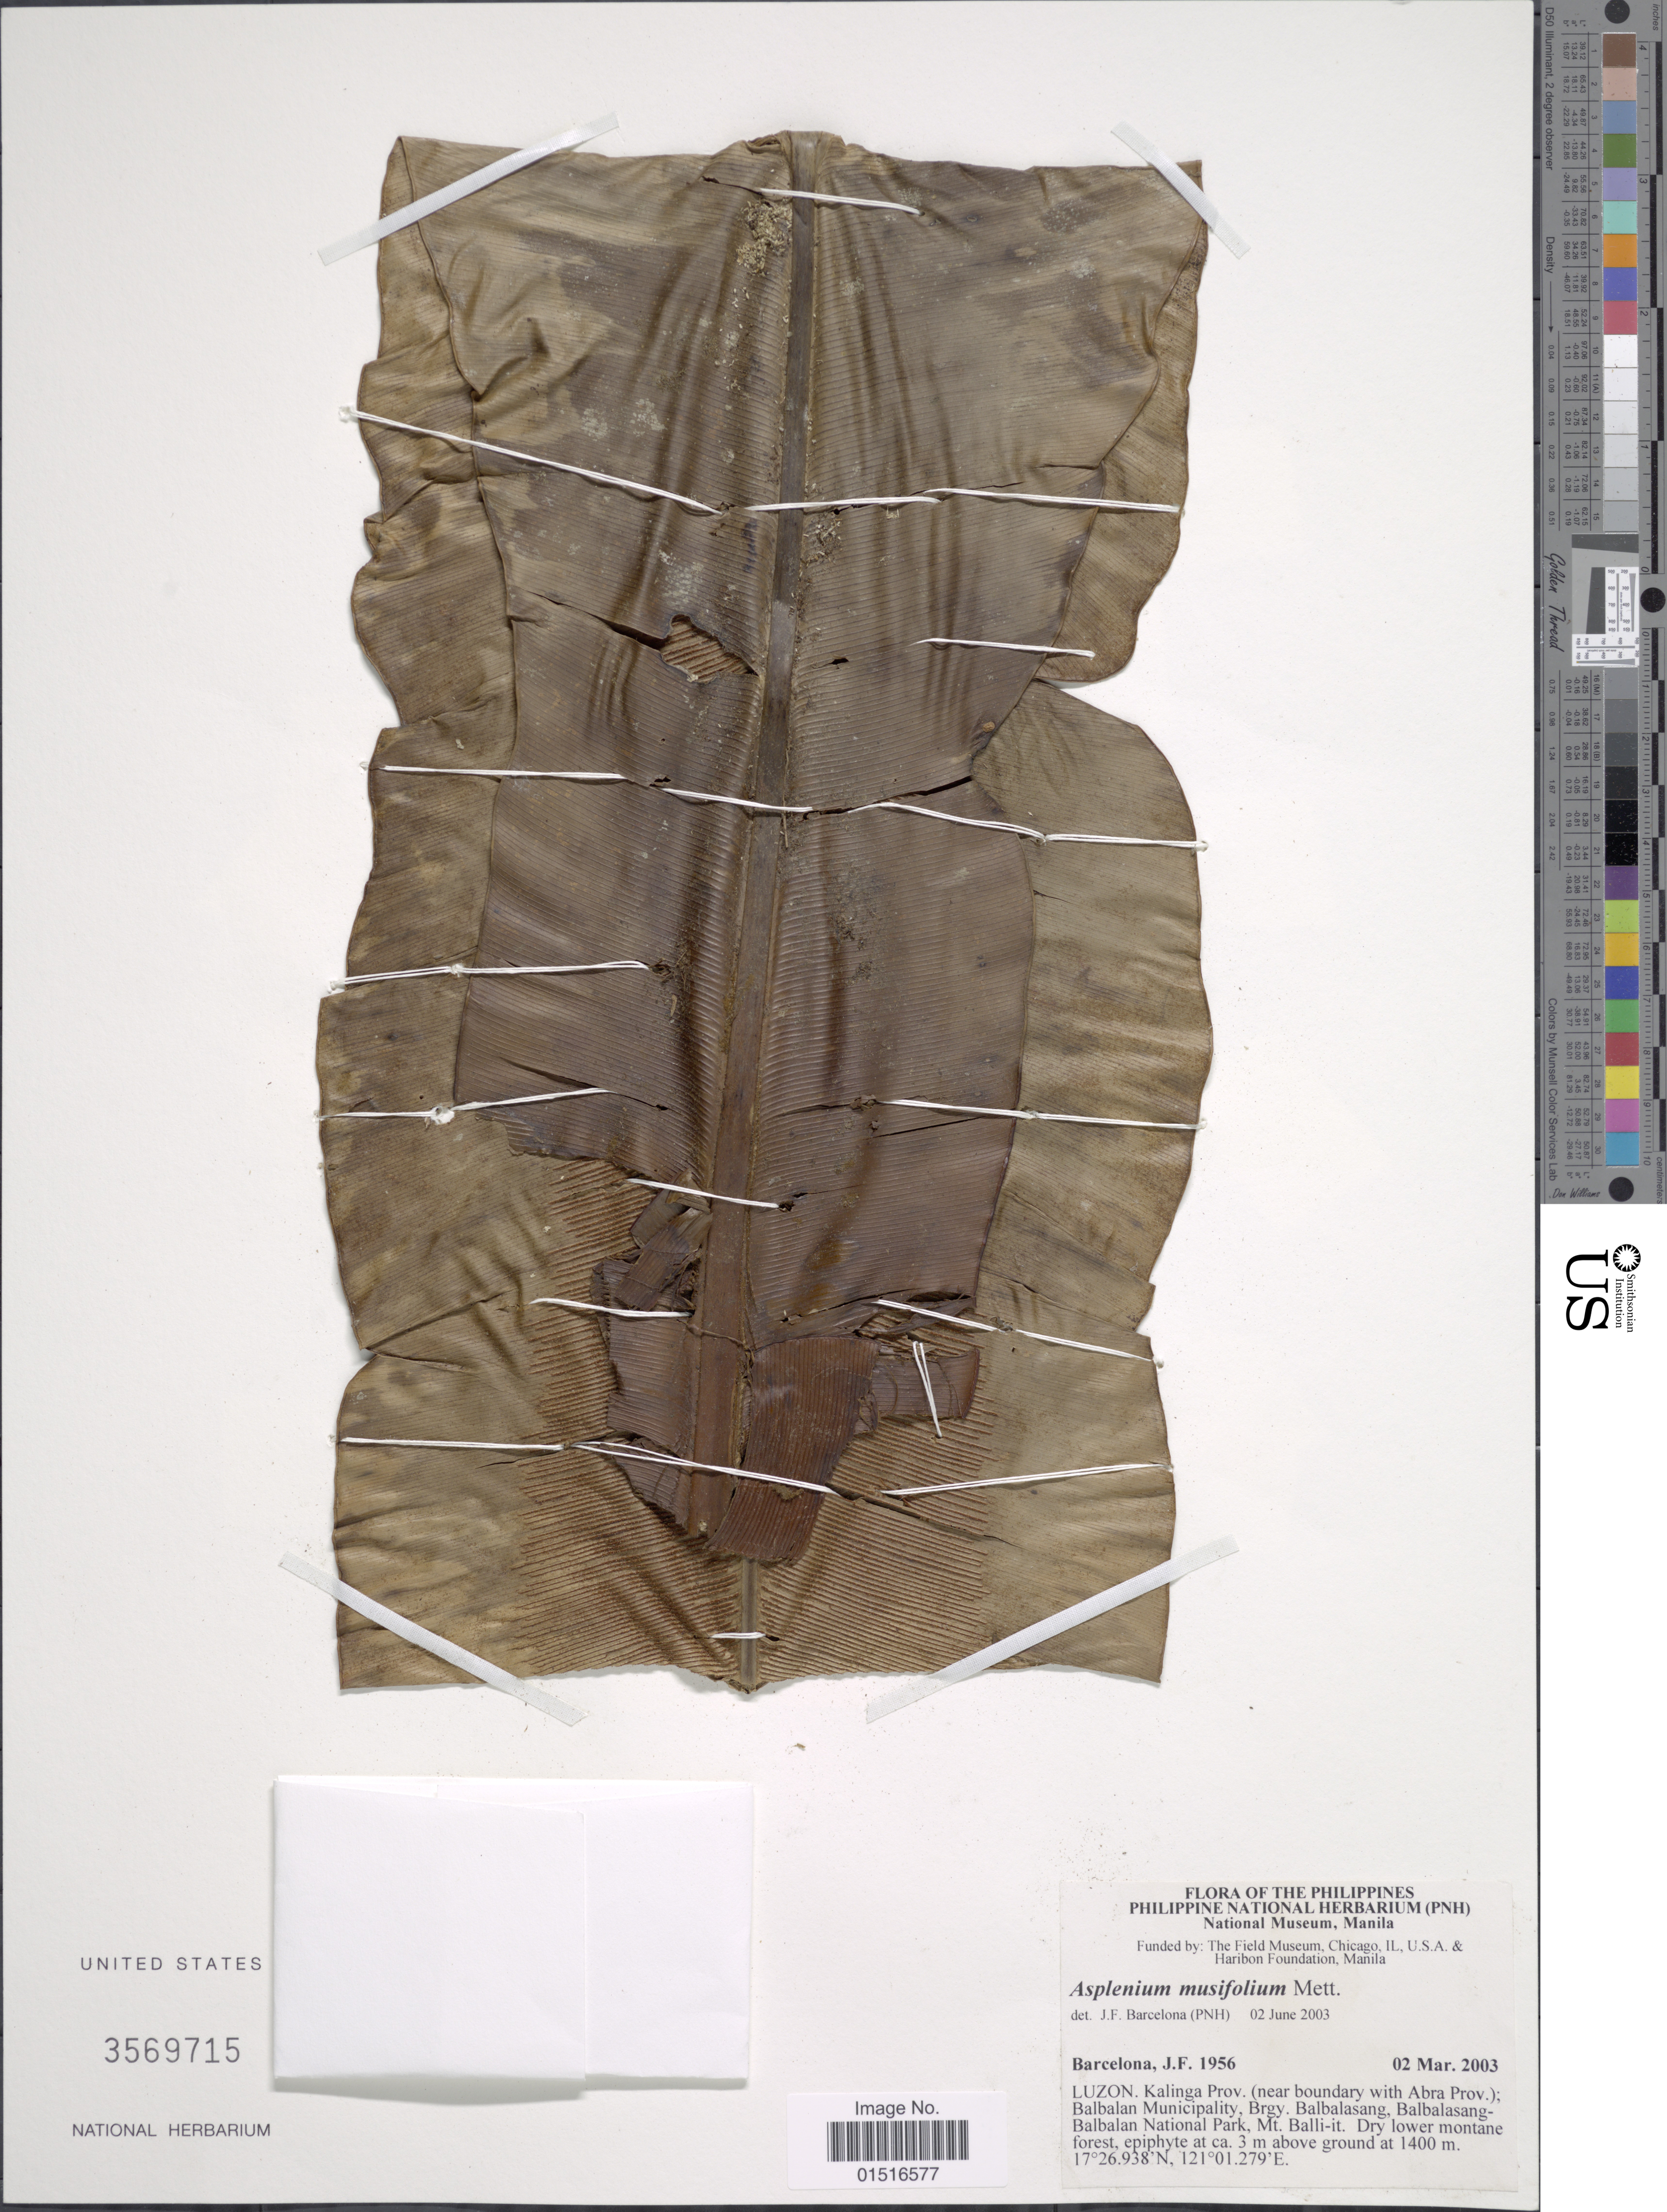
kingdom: Plantae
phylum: Tracheophyta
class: Polypodiopsida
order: Polypodiales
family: Aspleniaceae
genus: Asplenium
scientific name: Asplenium musifolium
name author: Mett.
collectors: J. F. Barcelona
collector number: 1956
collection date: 2003-03-02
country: Philippines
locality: Luzon, Kalinga Prov. (near boundary with Abra Prov.); Balbalan Municipality, Brgy. Balbalasang, Balbalasang-Balbalan National Park, Mt. Balli-it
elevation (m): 1400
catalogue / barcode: US 3569715